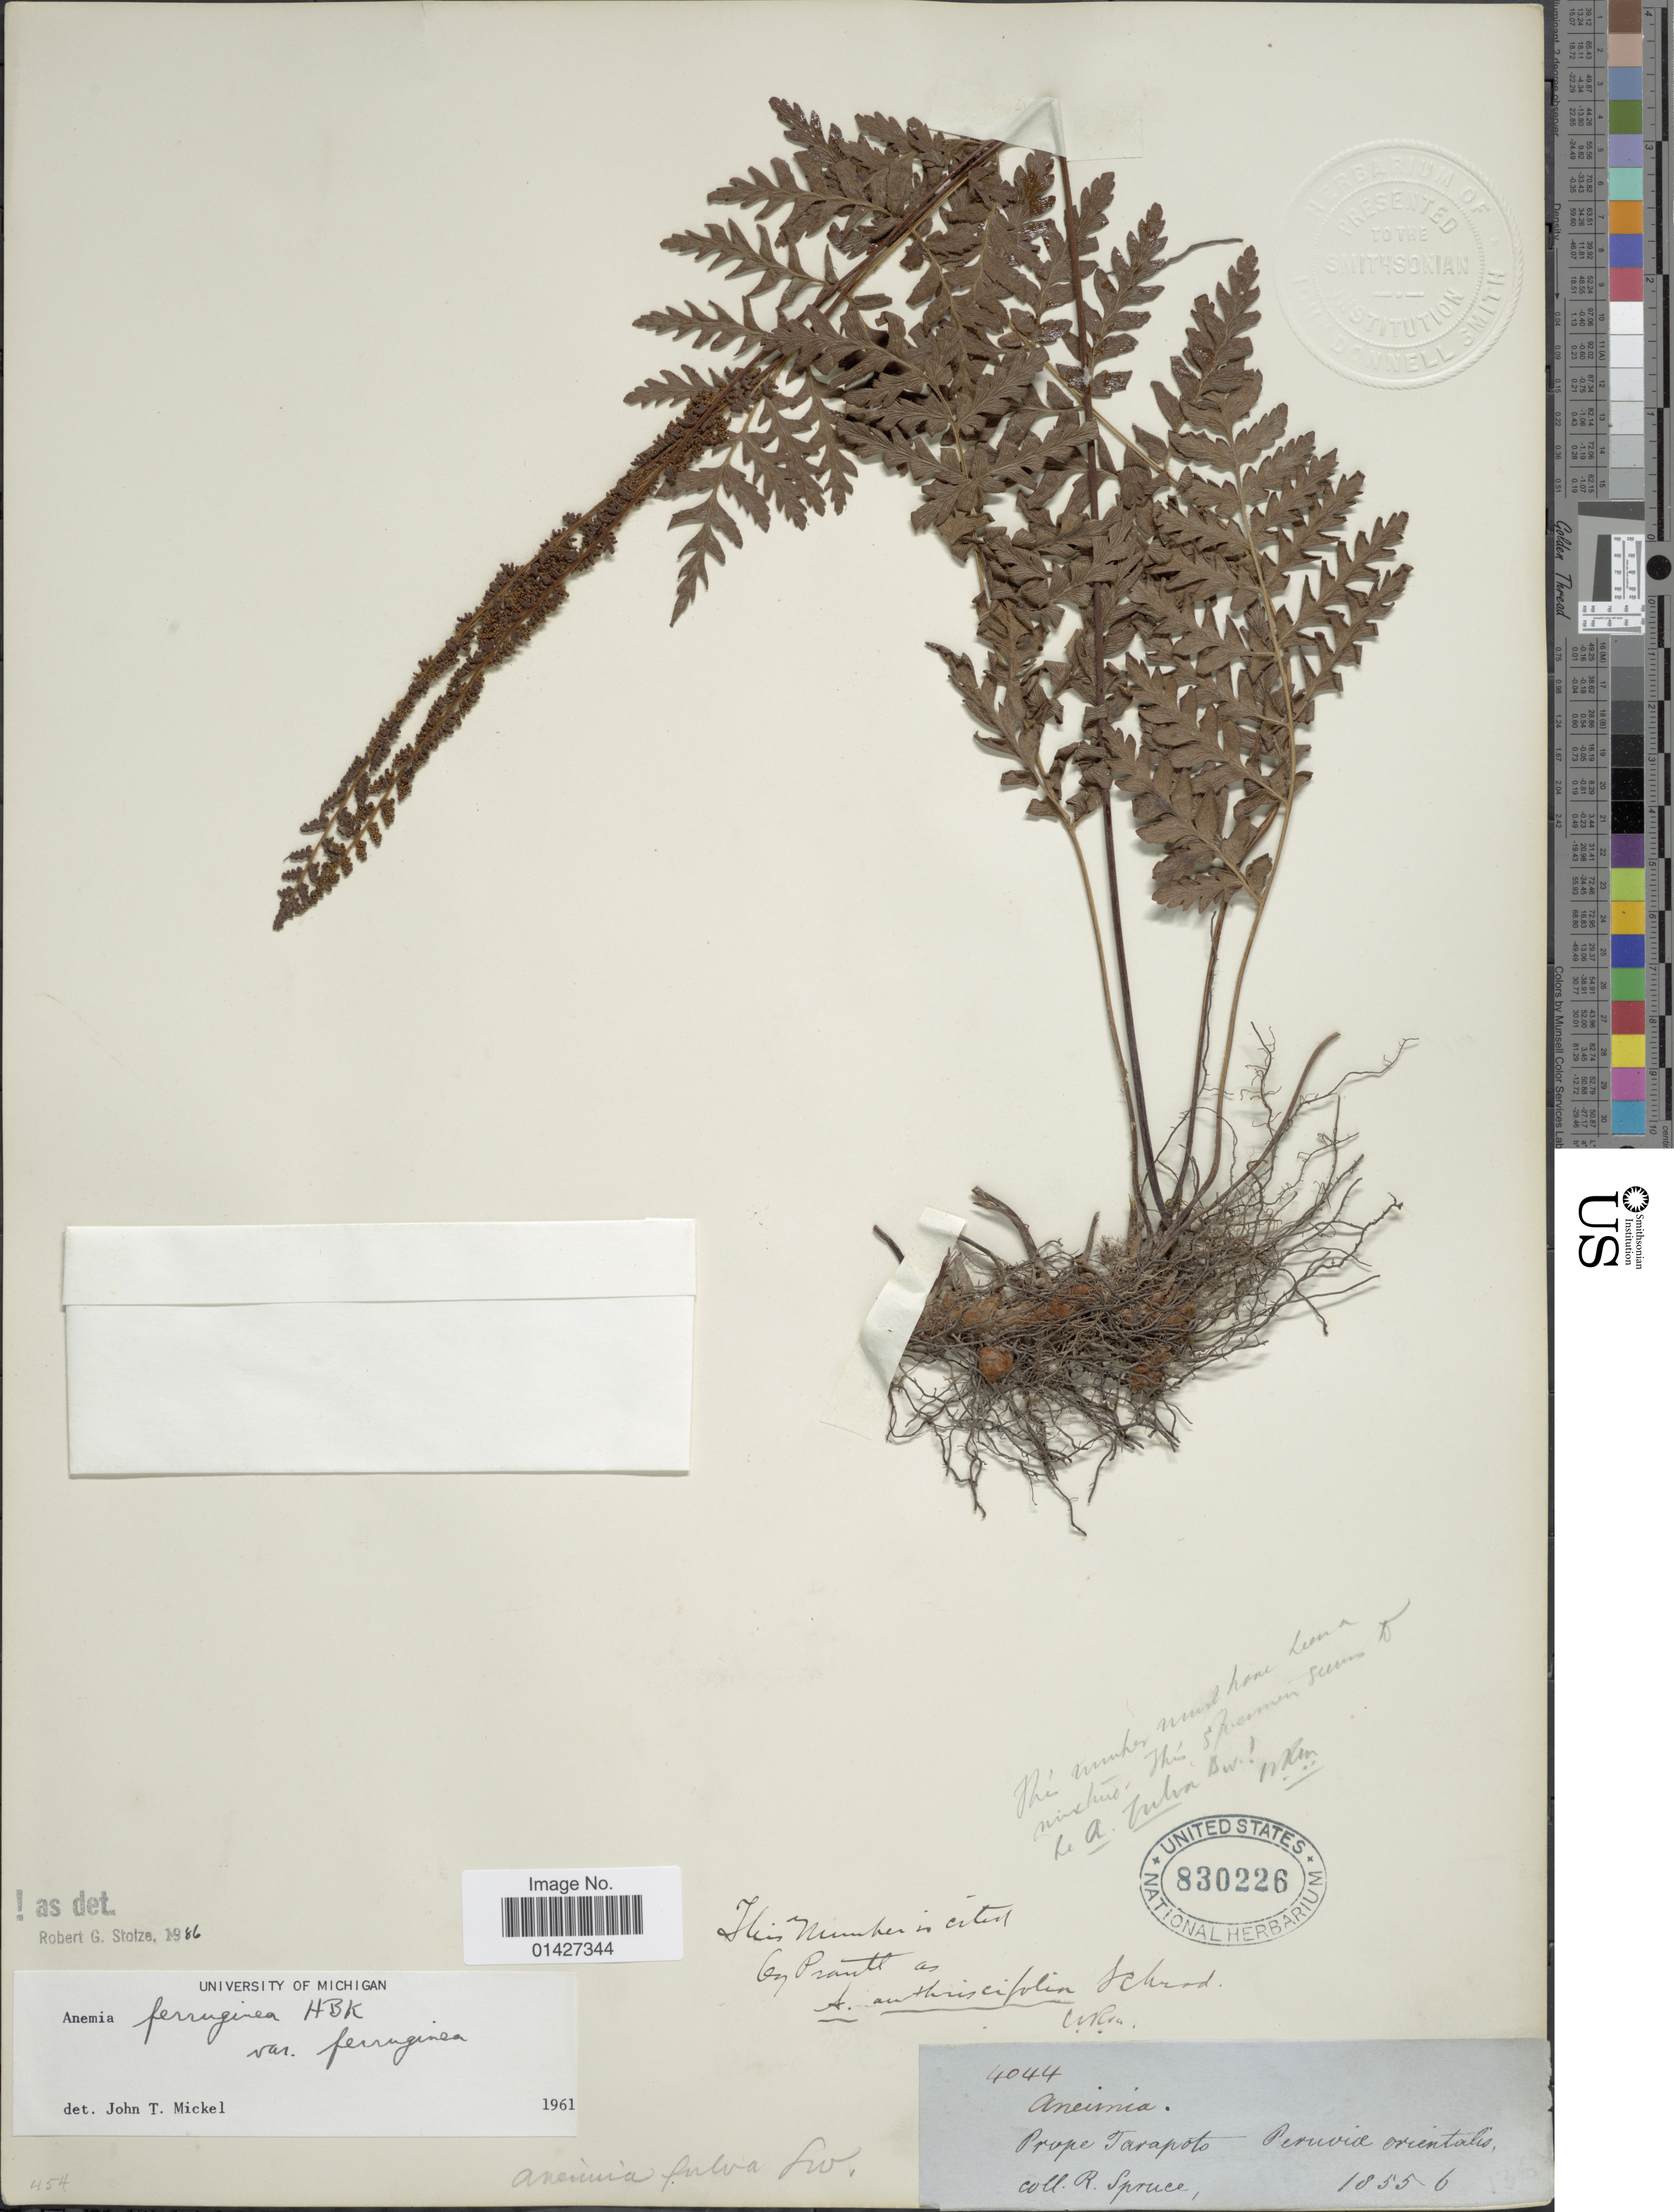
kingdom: Plantae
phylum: Tracheophyta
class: Polypodiopsida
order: Schizaeales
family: Anemiaceae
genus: Anemia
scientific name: Anemia ferruginea var. ferruginea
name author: Kunth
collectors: R. Spruce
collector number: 4044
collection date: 1855-06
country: Peru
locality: Prope Tarapoto - Peruviae orientalis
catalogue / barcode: US 830226